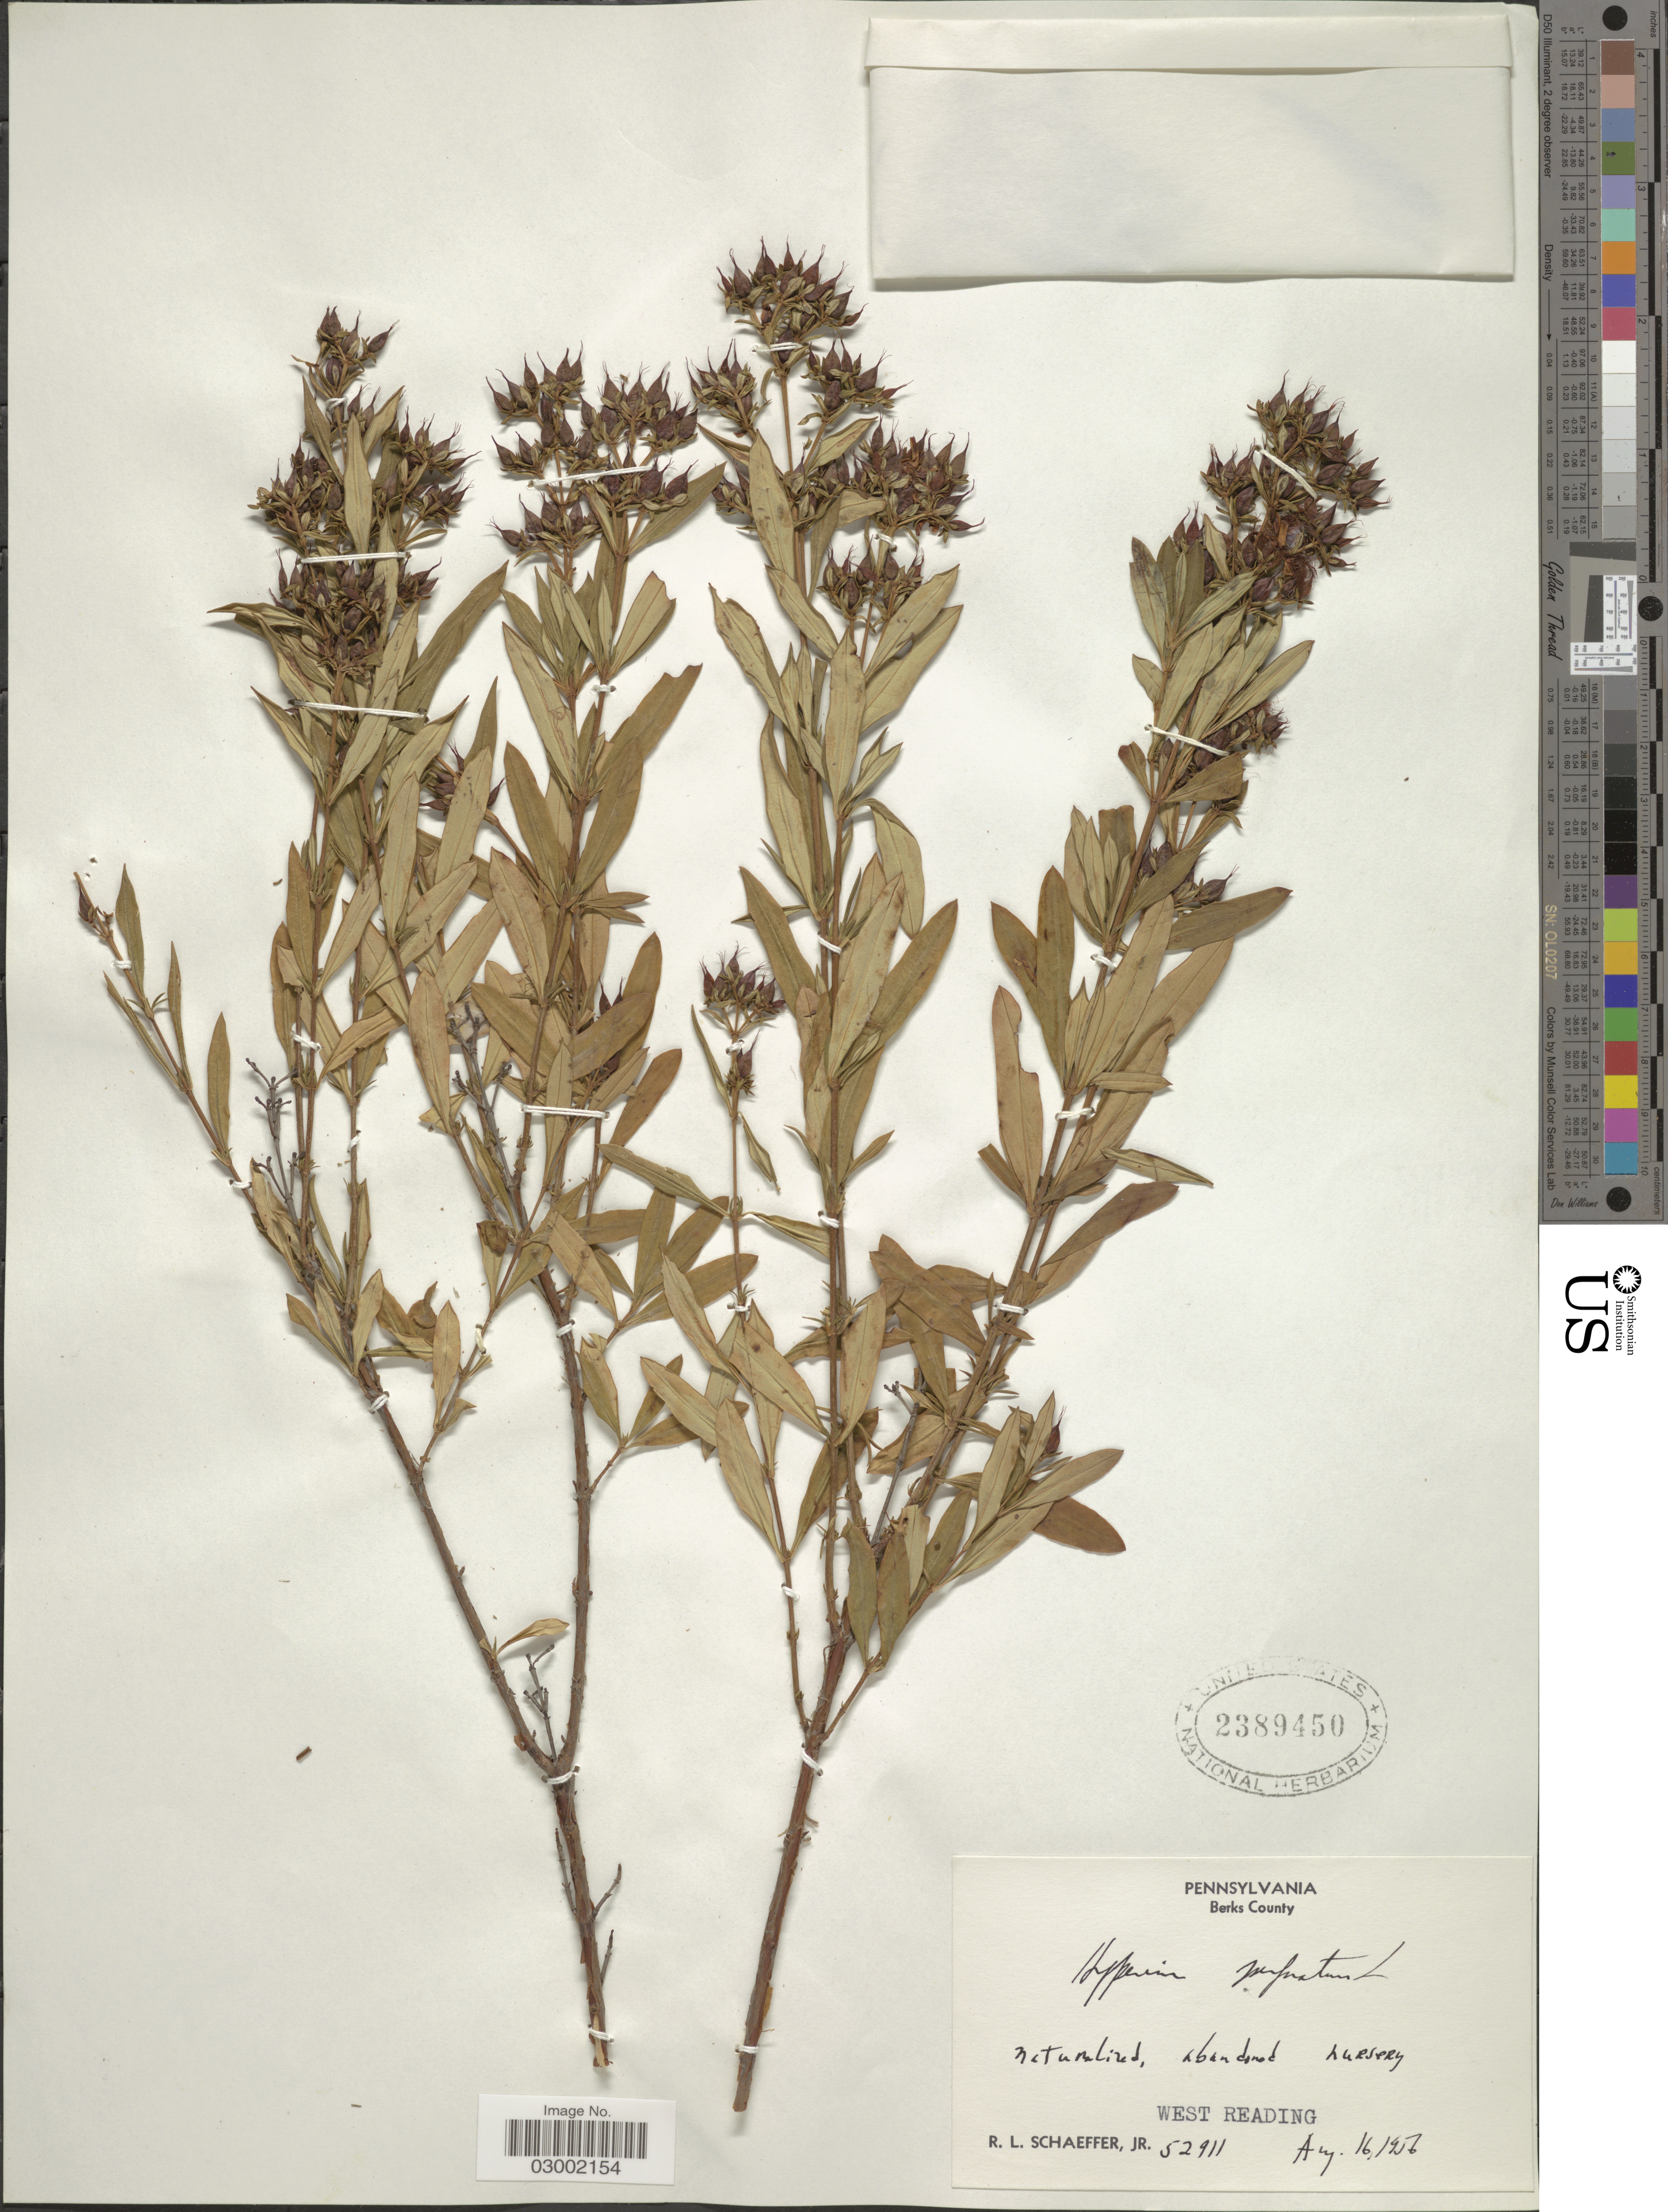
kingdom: Plantae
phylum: Tracheophyta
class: Magnoliopsida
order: Malpighiales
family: Hypericaceae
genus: Hypericum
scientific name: Hypericum perforatum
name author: L.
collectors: R. L. Schaeffer Jr.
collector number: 52911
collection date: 1956-08-16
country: United States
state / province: Pennsylvania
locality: Berks County. West Reading.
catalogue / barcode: US 2389450